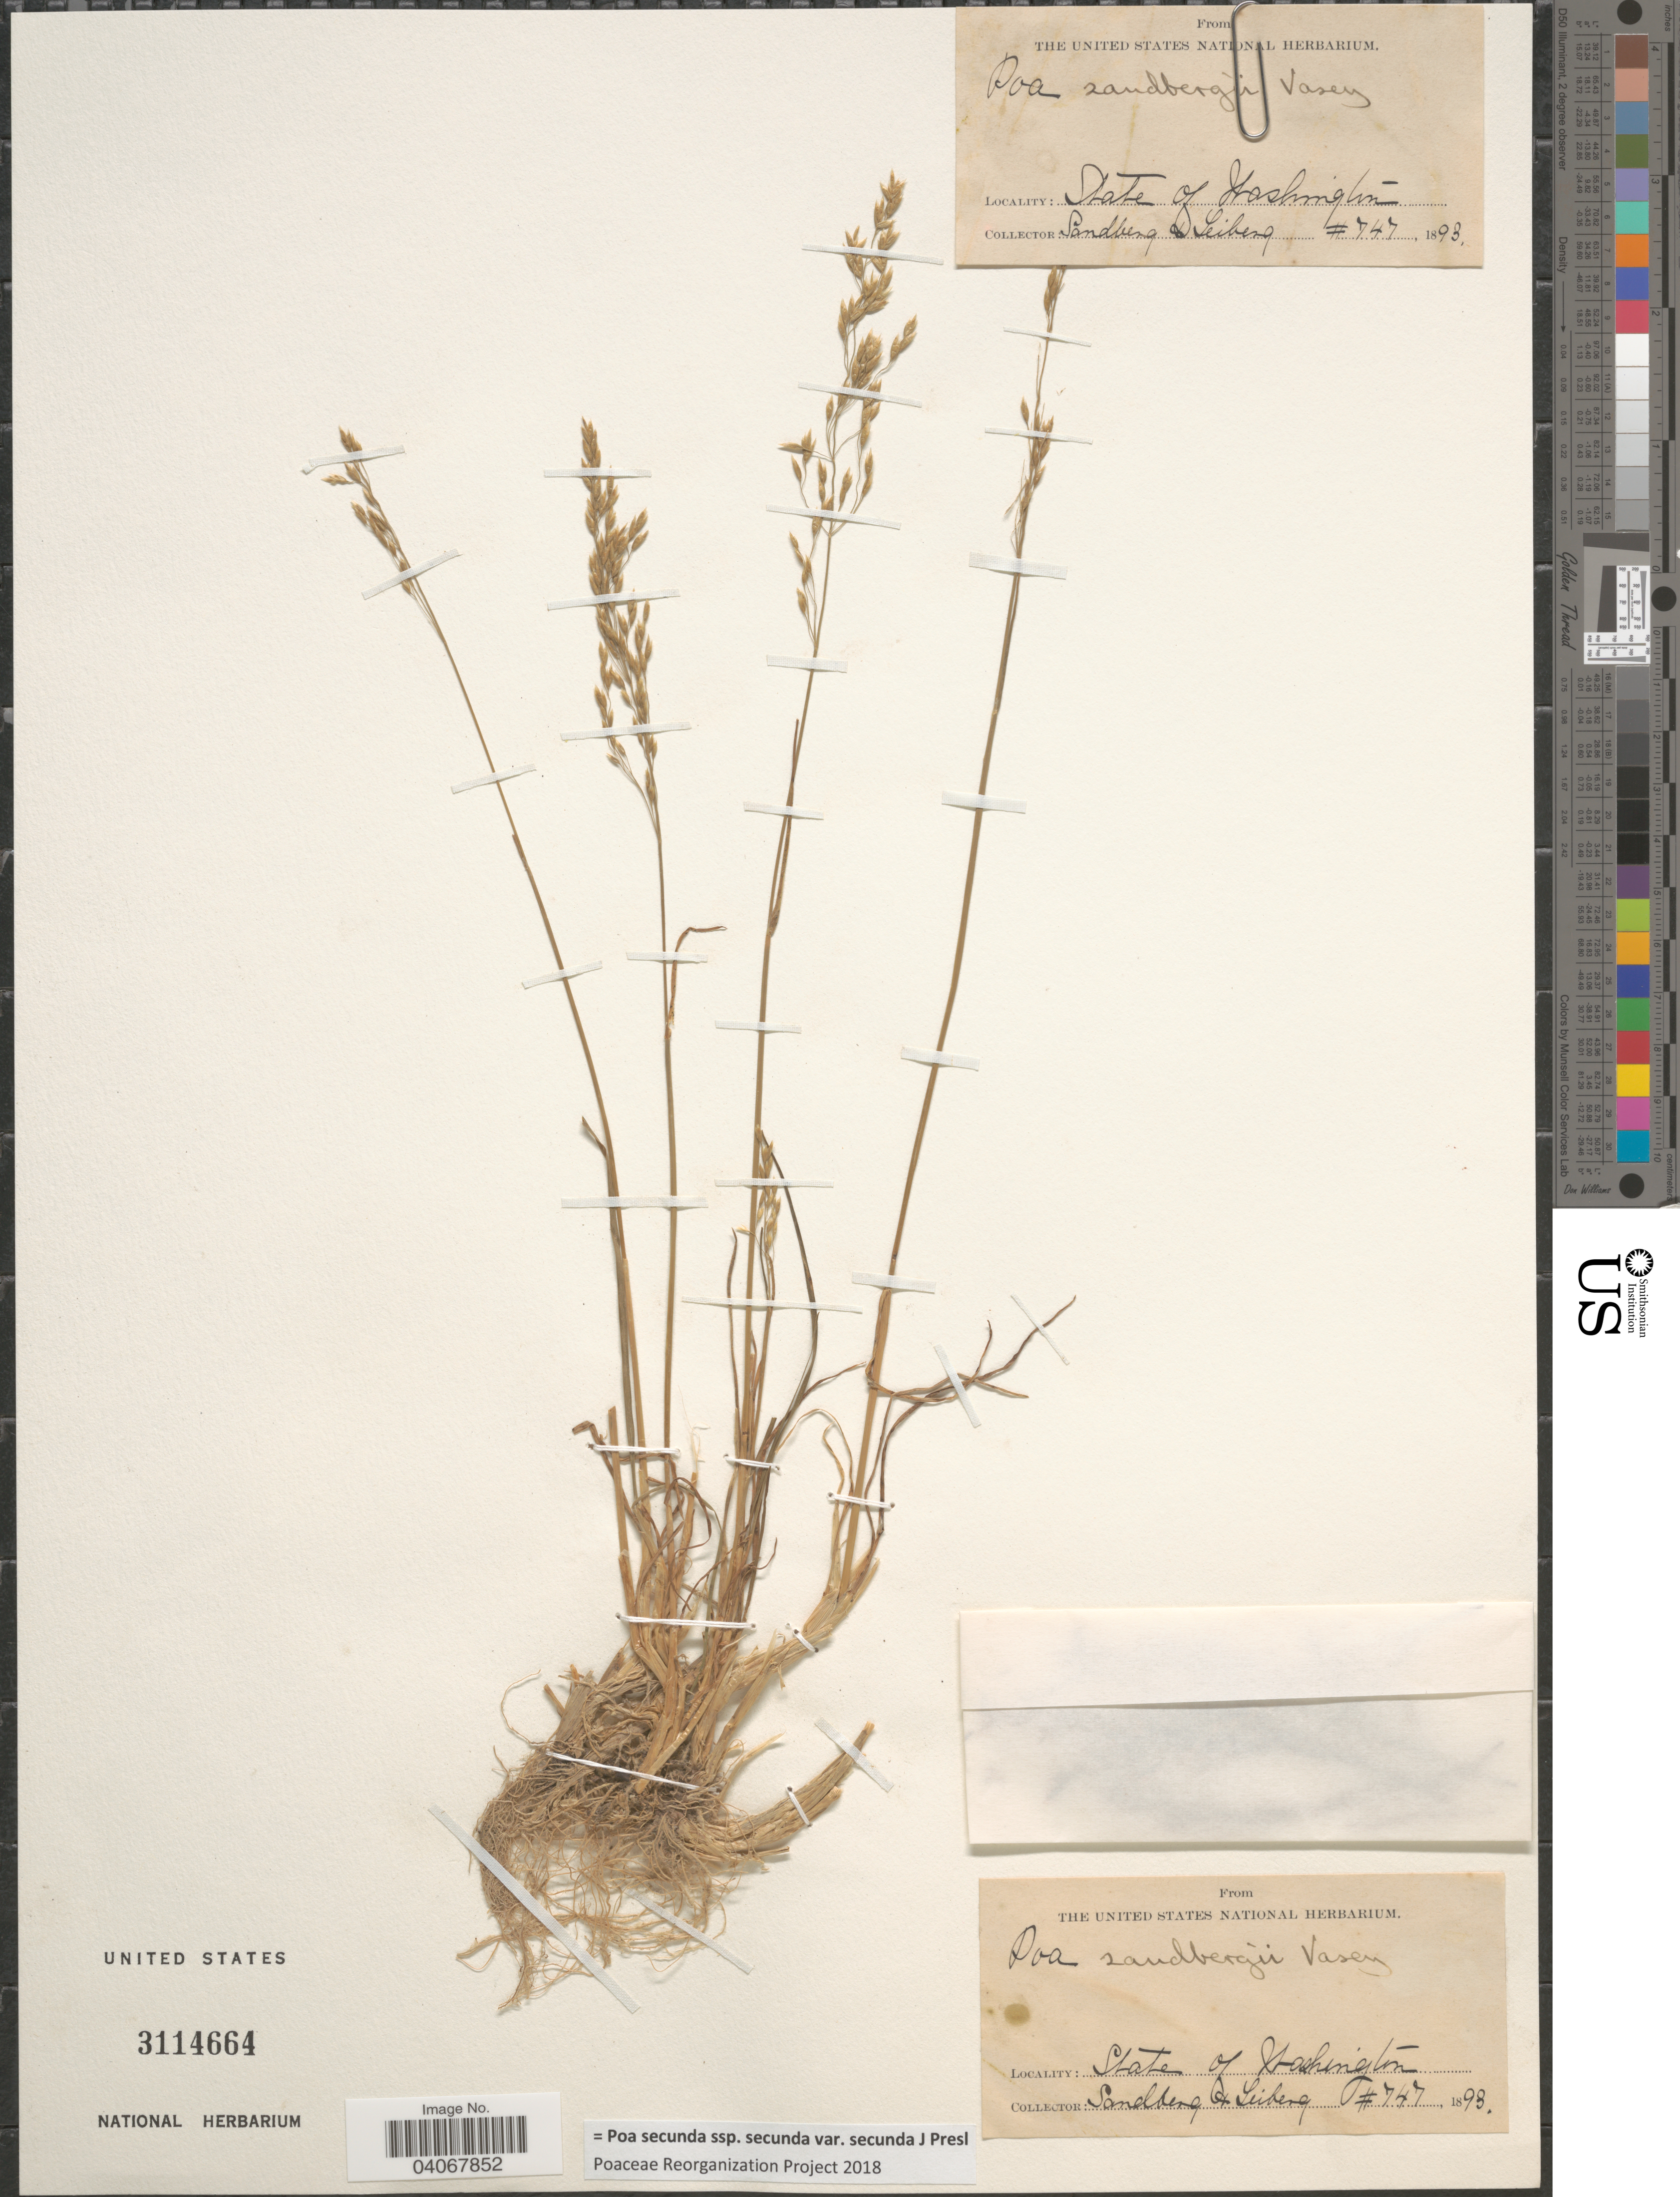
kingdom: Plantae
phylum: Tracheophyta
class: Liliopsida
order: Poales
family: Poaceae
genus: Poa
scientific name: Poa secunda subsp. secunda var. secunda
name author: J. Presl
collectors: Sandberg & -. Leiberg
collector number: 747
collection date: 1893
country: United States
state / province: Washington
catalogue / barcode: US 3114664